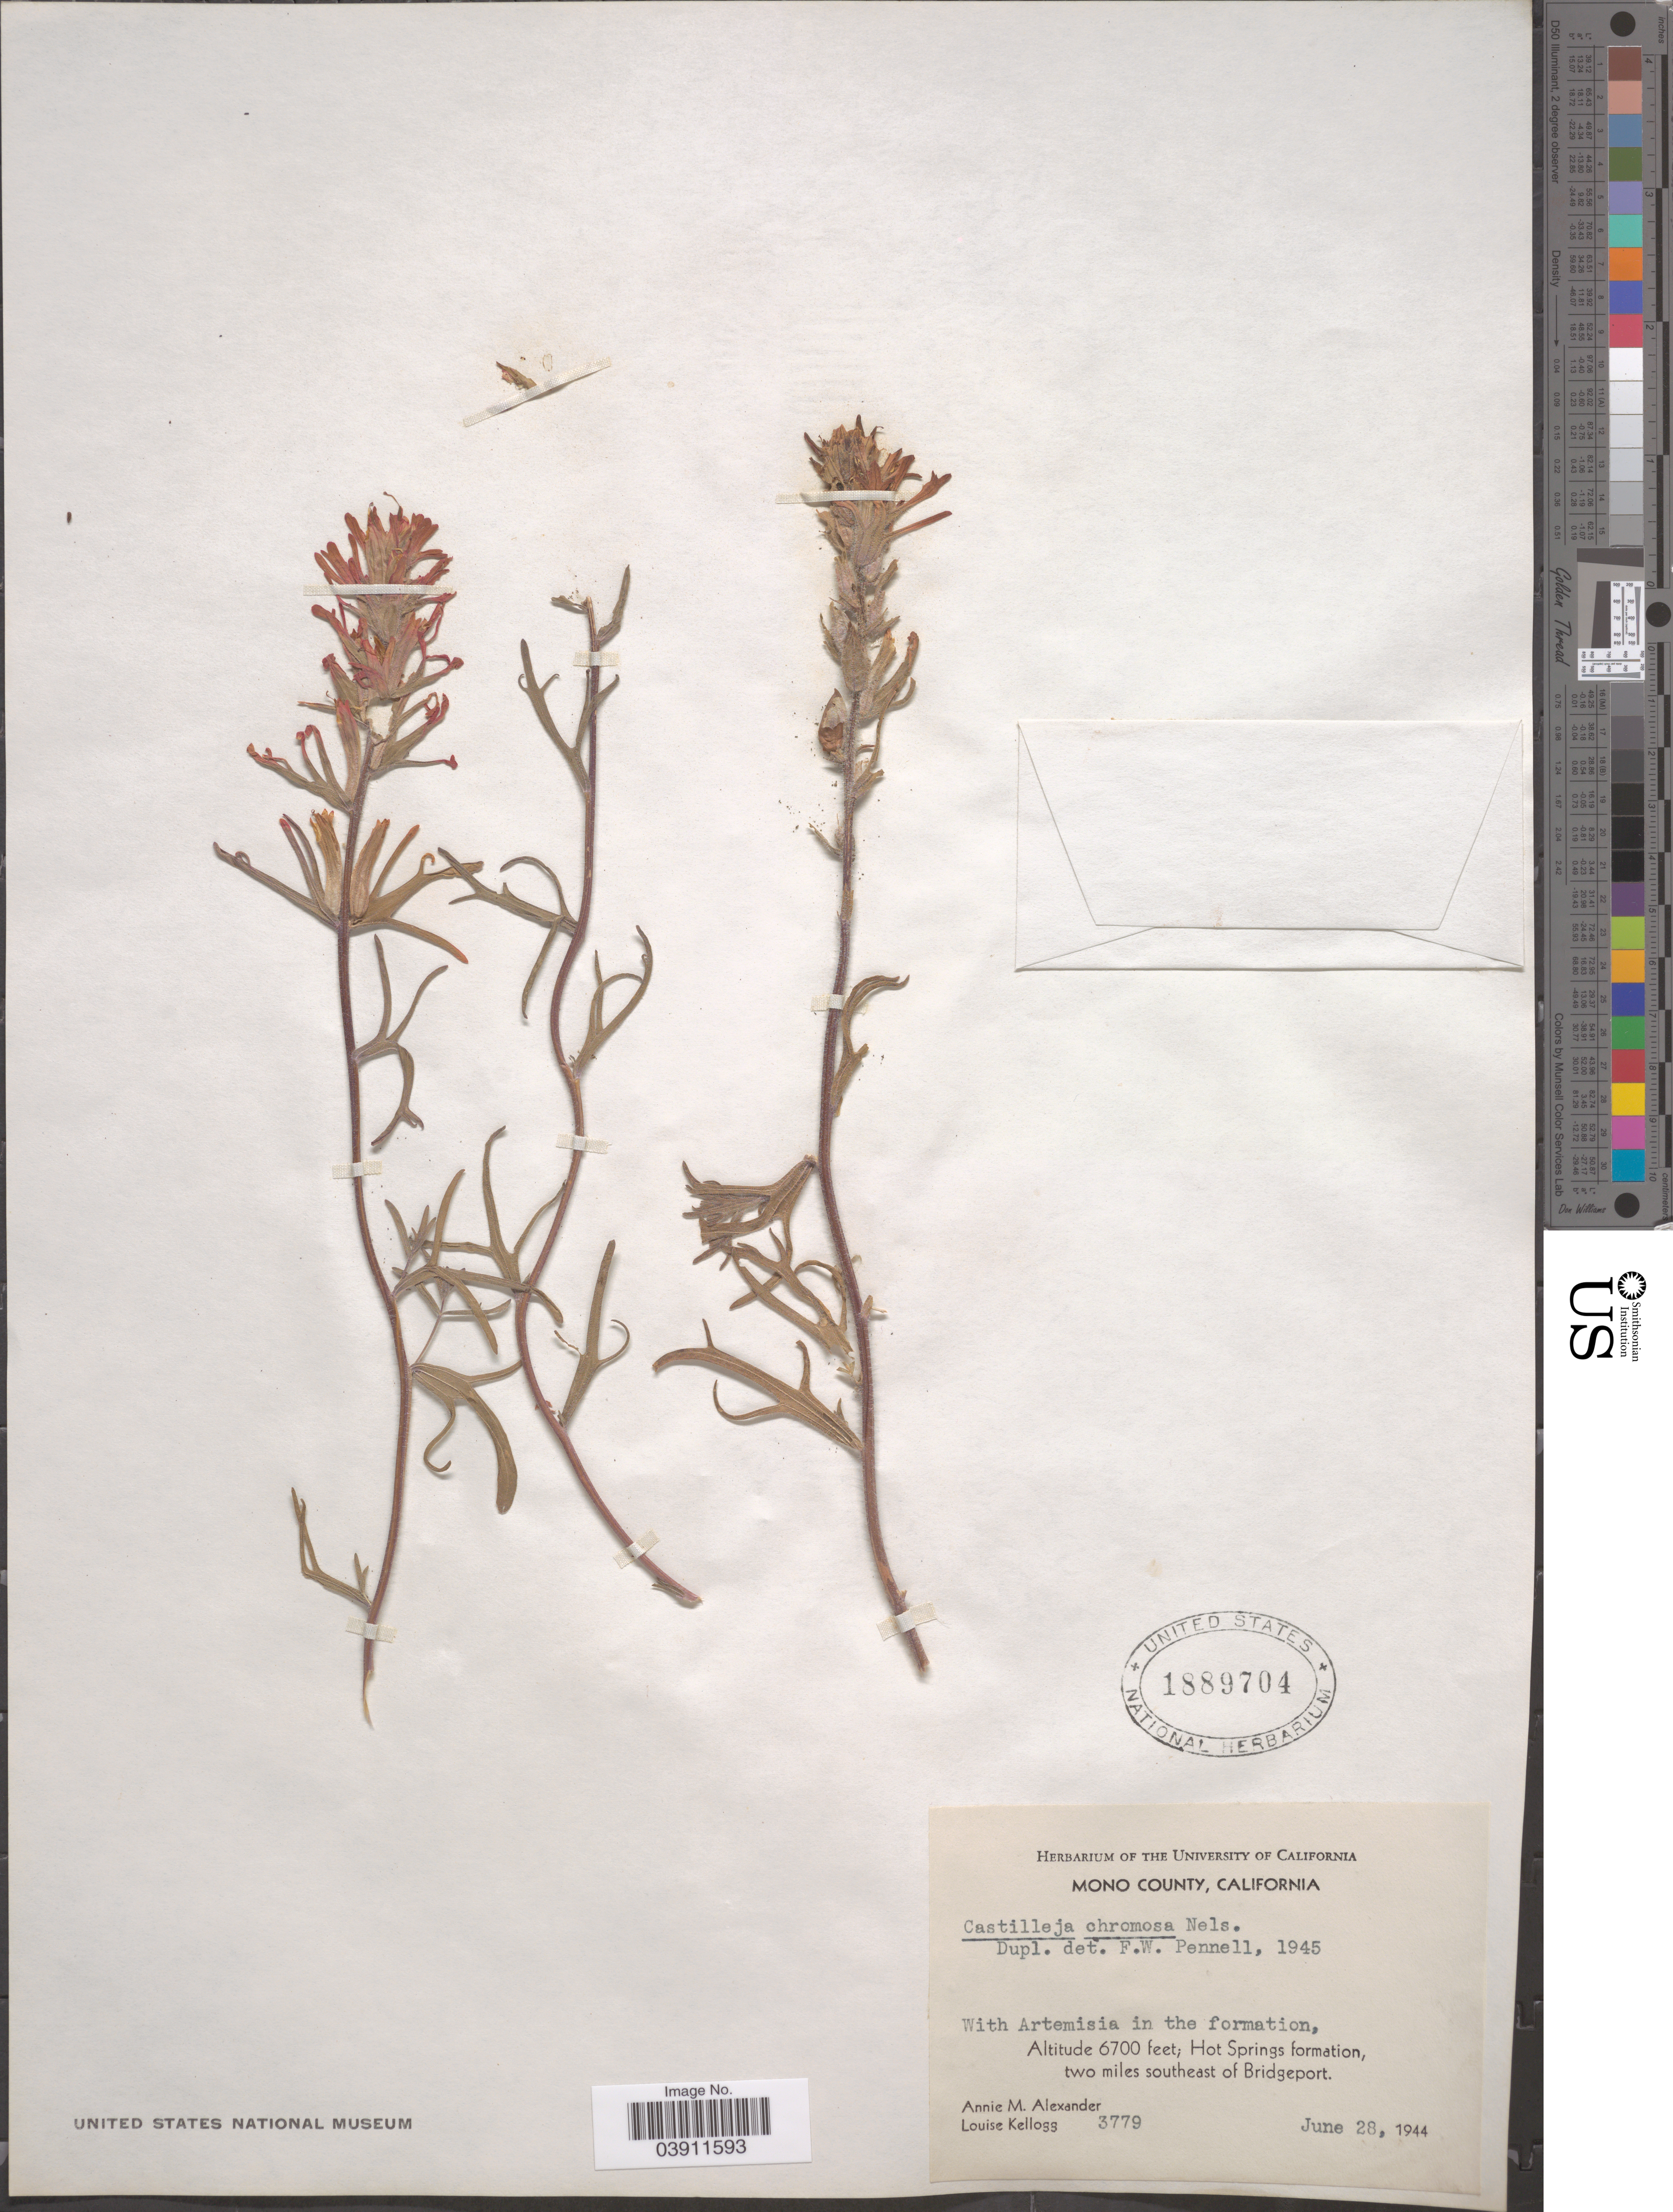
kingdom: Plantae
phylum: Tracheophyta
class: Magnoliopsida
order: Lamiales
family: Orobanchaceae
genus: Castilleja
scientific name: Castilleja chromosa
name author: A. Nelson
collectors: A. M. Alexander & L. Kellogg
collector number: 3779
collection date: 1944-06-28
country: United States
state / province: California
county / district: Mono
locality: Mono County. Hot Springs formation, two miles southeast of Bridgeport.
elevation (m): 2042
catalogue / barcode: US 1889704